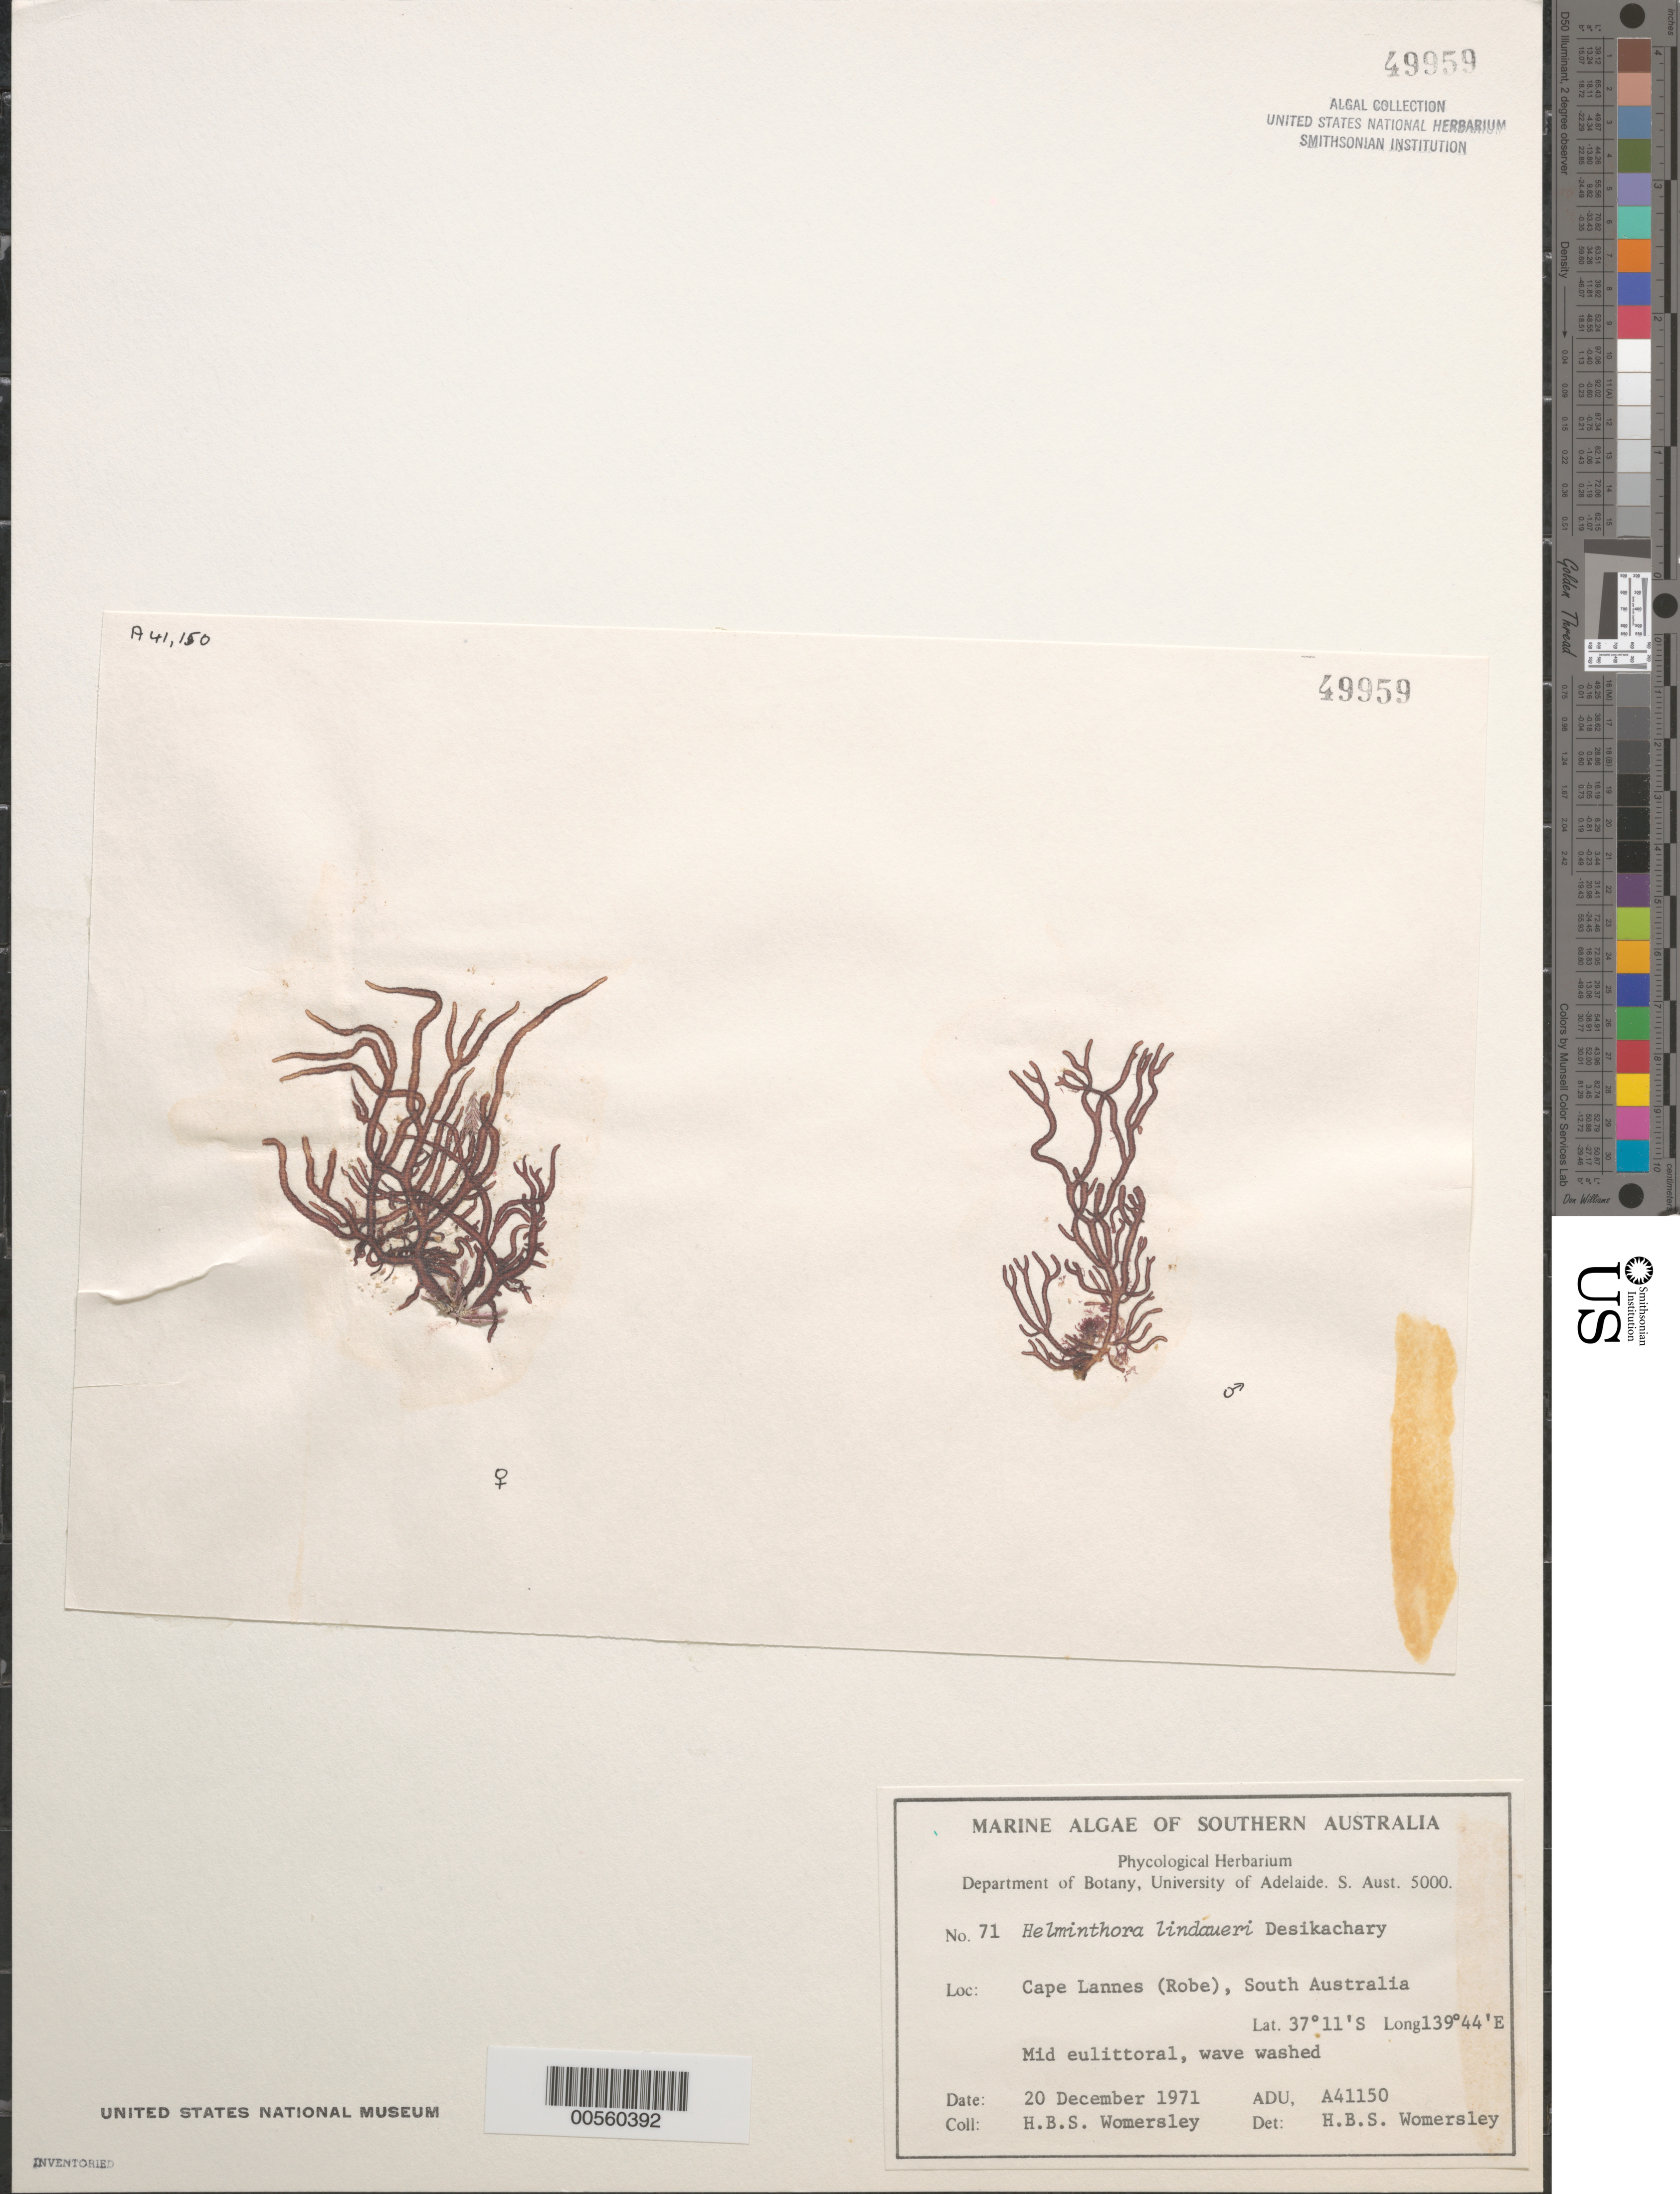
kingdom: Plantae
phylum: Rhodophyta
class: Florideophyceae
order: Nemaliales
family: Liagoraceae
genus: Helminthora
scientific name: Helminthora lindaueri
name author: Desikachary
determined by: Womersley, H. B. S.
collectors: H. B. S. Womersley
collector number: ADU A41150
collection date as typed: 20 Dec 1971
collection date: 1971-12-20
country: Australia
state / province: South Australia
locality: Cape Lannes, Robe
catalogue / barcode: US 49959